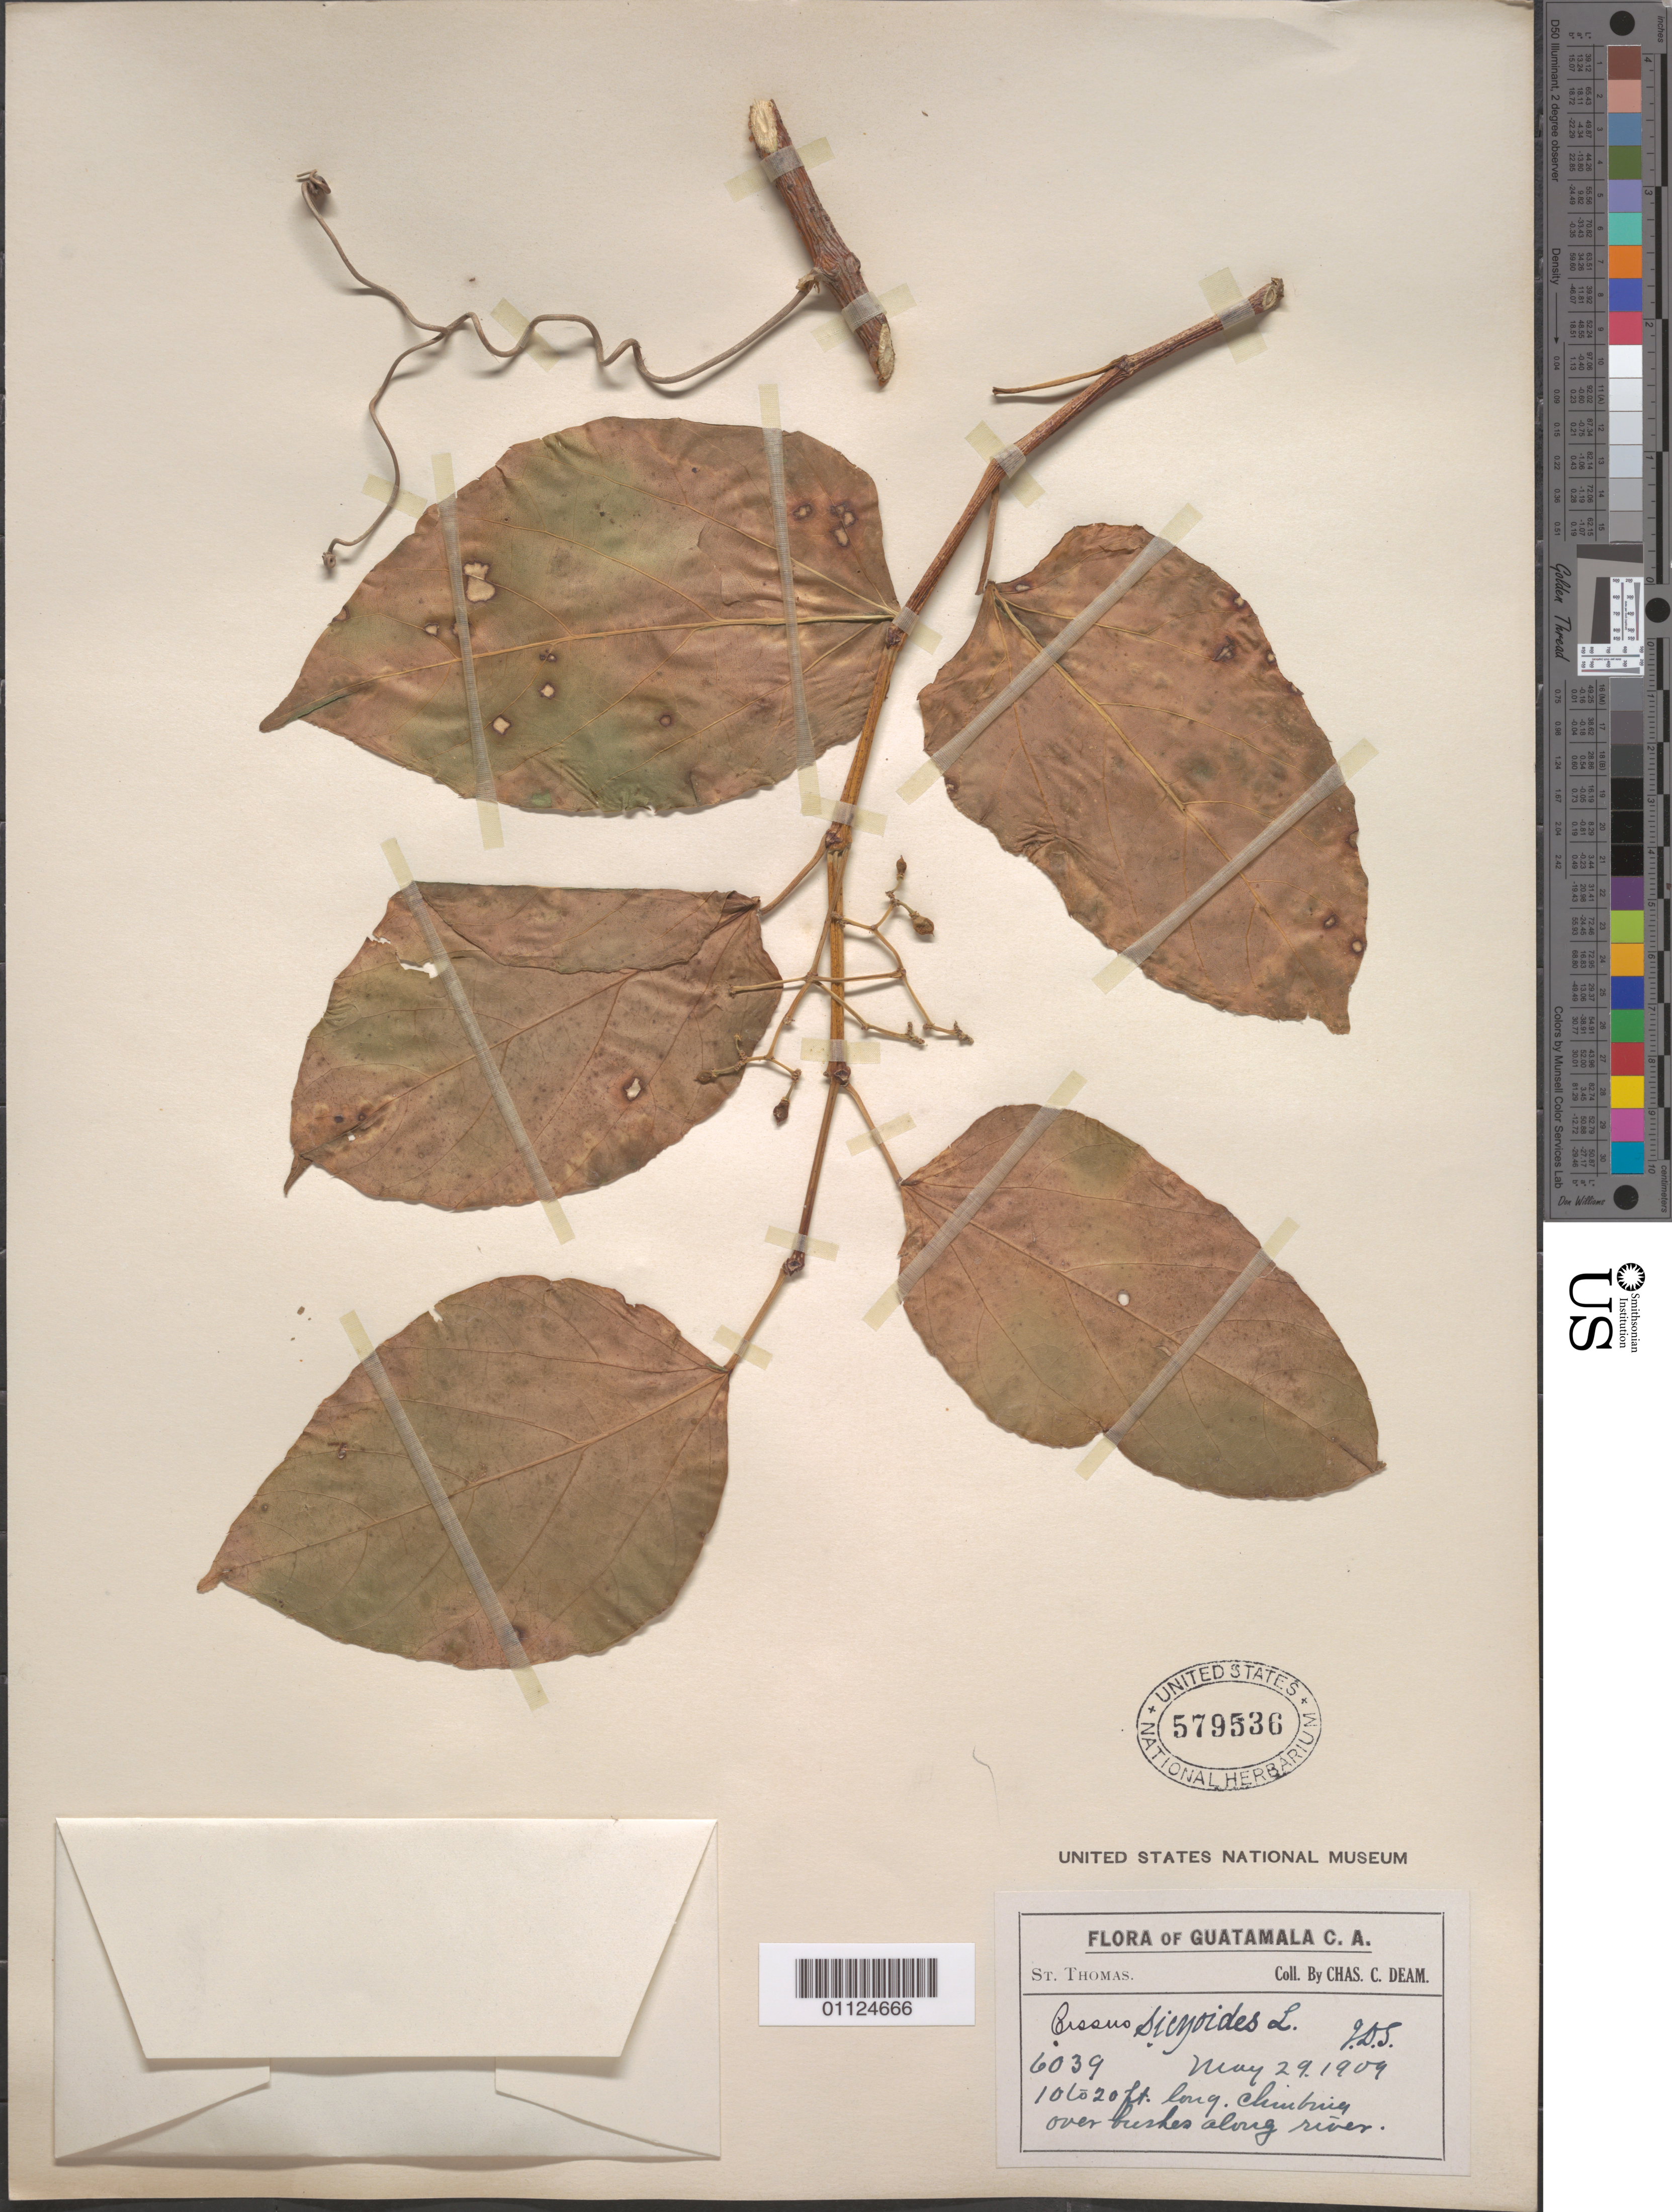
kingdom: Plantae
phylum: Tracheophyta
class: Magnoliopsida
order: Vitales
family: Vitaceae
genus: Cissus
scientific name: Cissus verticillata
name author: (L.) Nicolson & C.E. Jarvis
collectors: C. C. Deam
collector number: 6039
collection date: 1909-05-29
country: Guatemala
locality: St Thomas.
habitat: Long climbing over bushes along river.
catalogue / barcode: US 579536